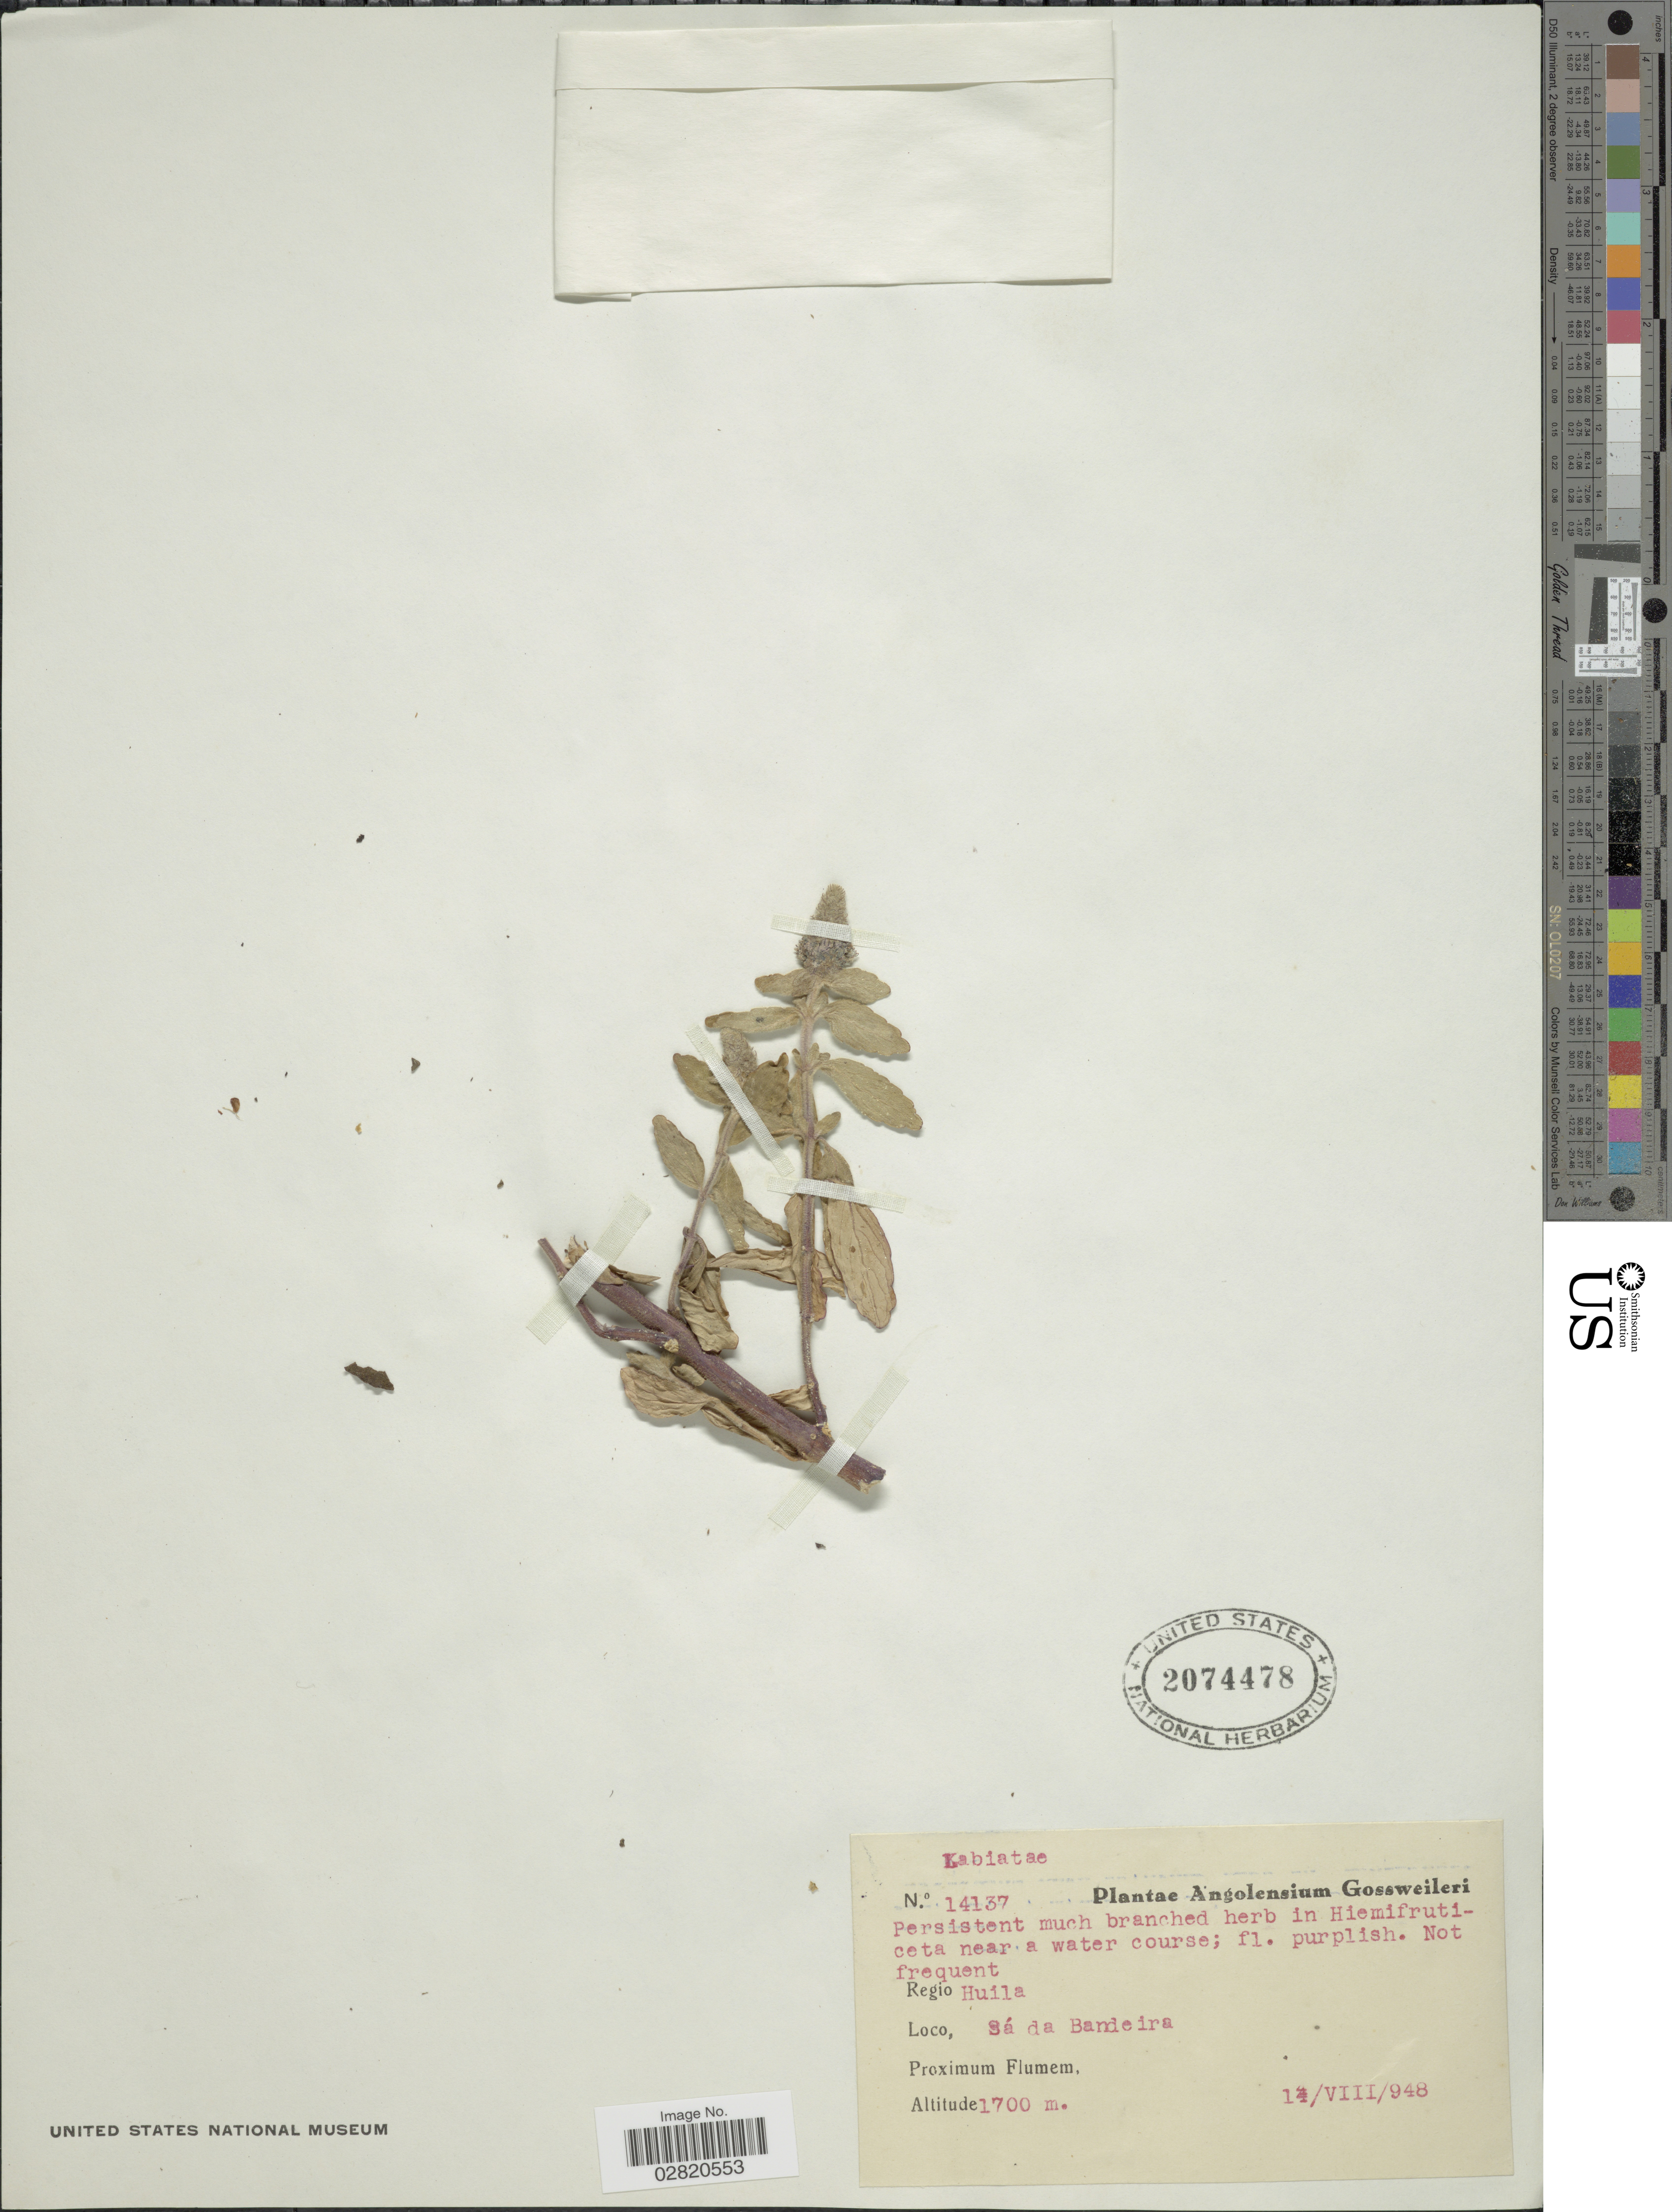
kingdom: Plantae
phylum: Tracheophyta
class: Magnoliopsida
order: Lamiales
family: Lamiaceae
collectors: -. Gossweiler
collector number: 14137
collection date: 1948-08-14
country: Angola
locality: Region Huila. Sá da Bandeira.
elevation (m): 1700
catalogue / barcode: US 2074478